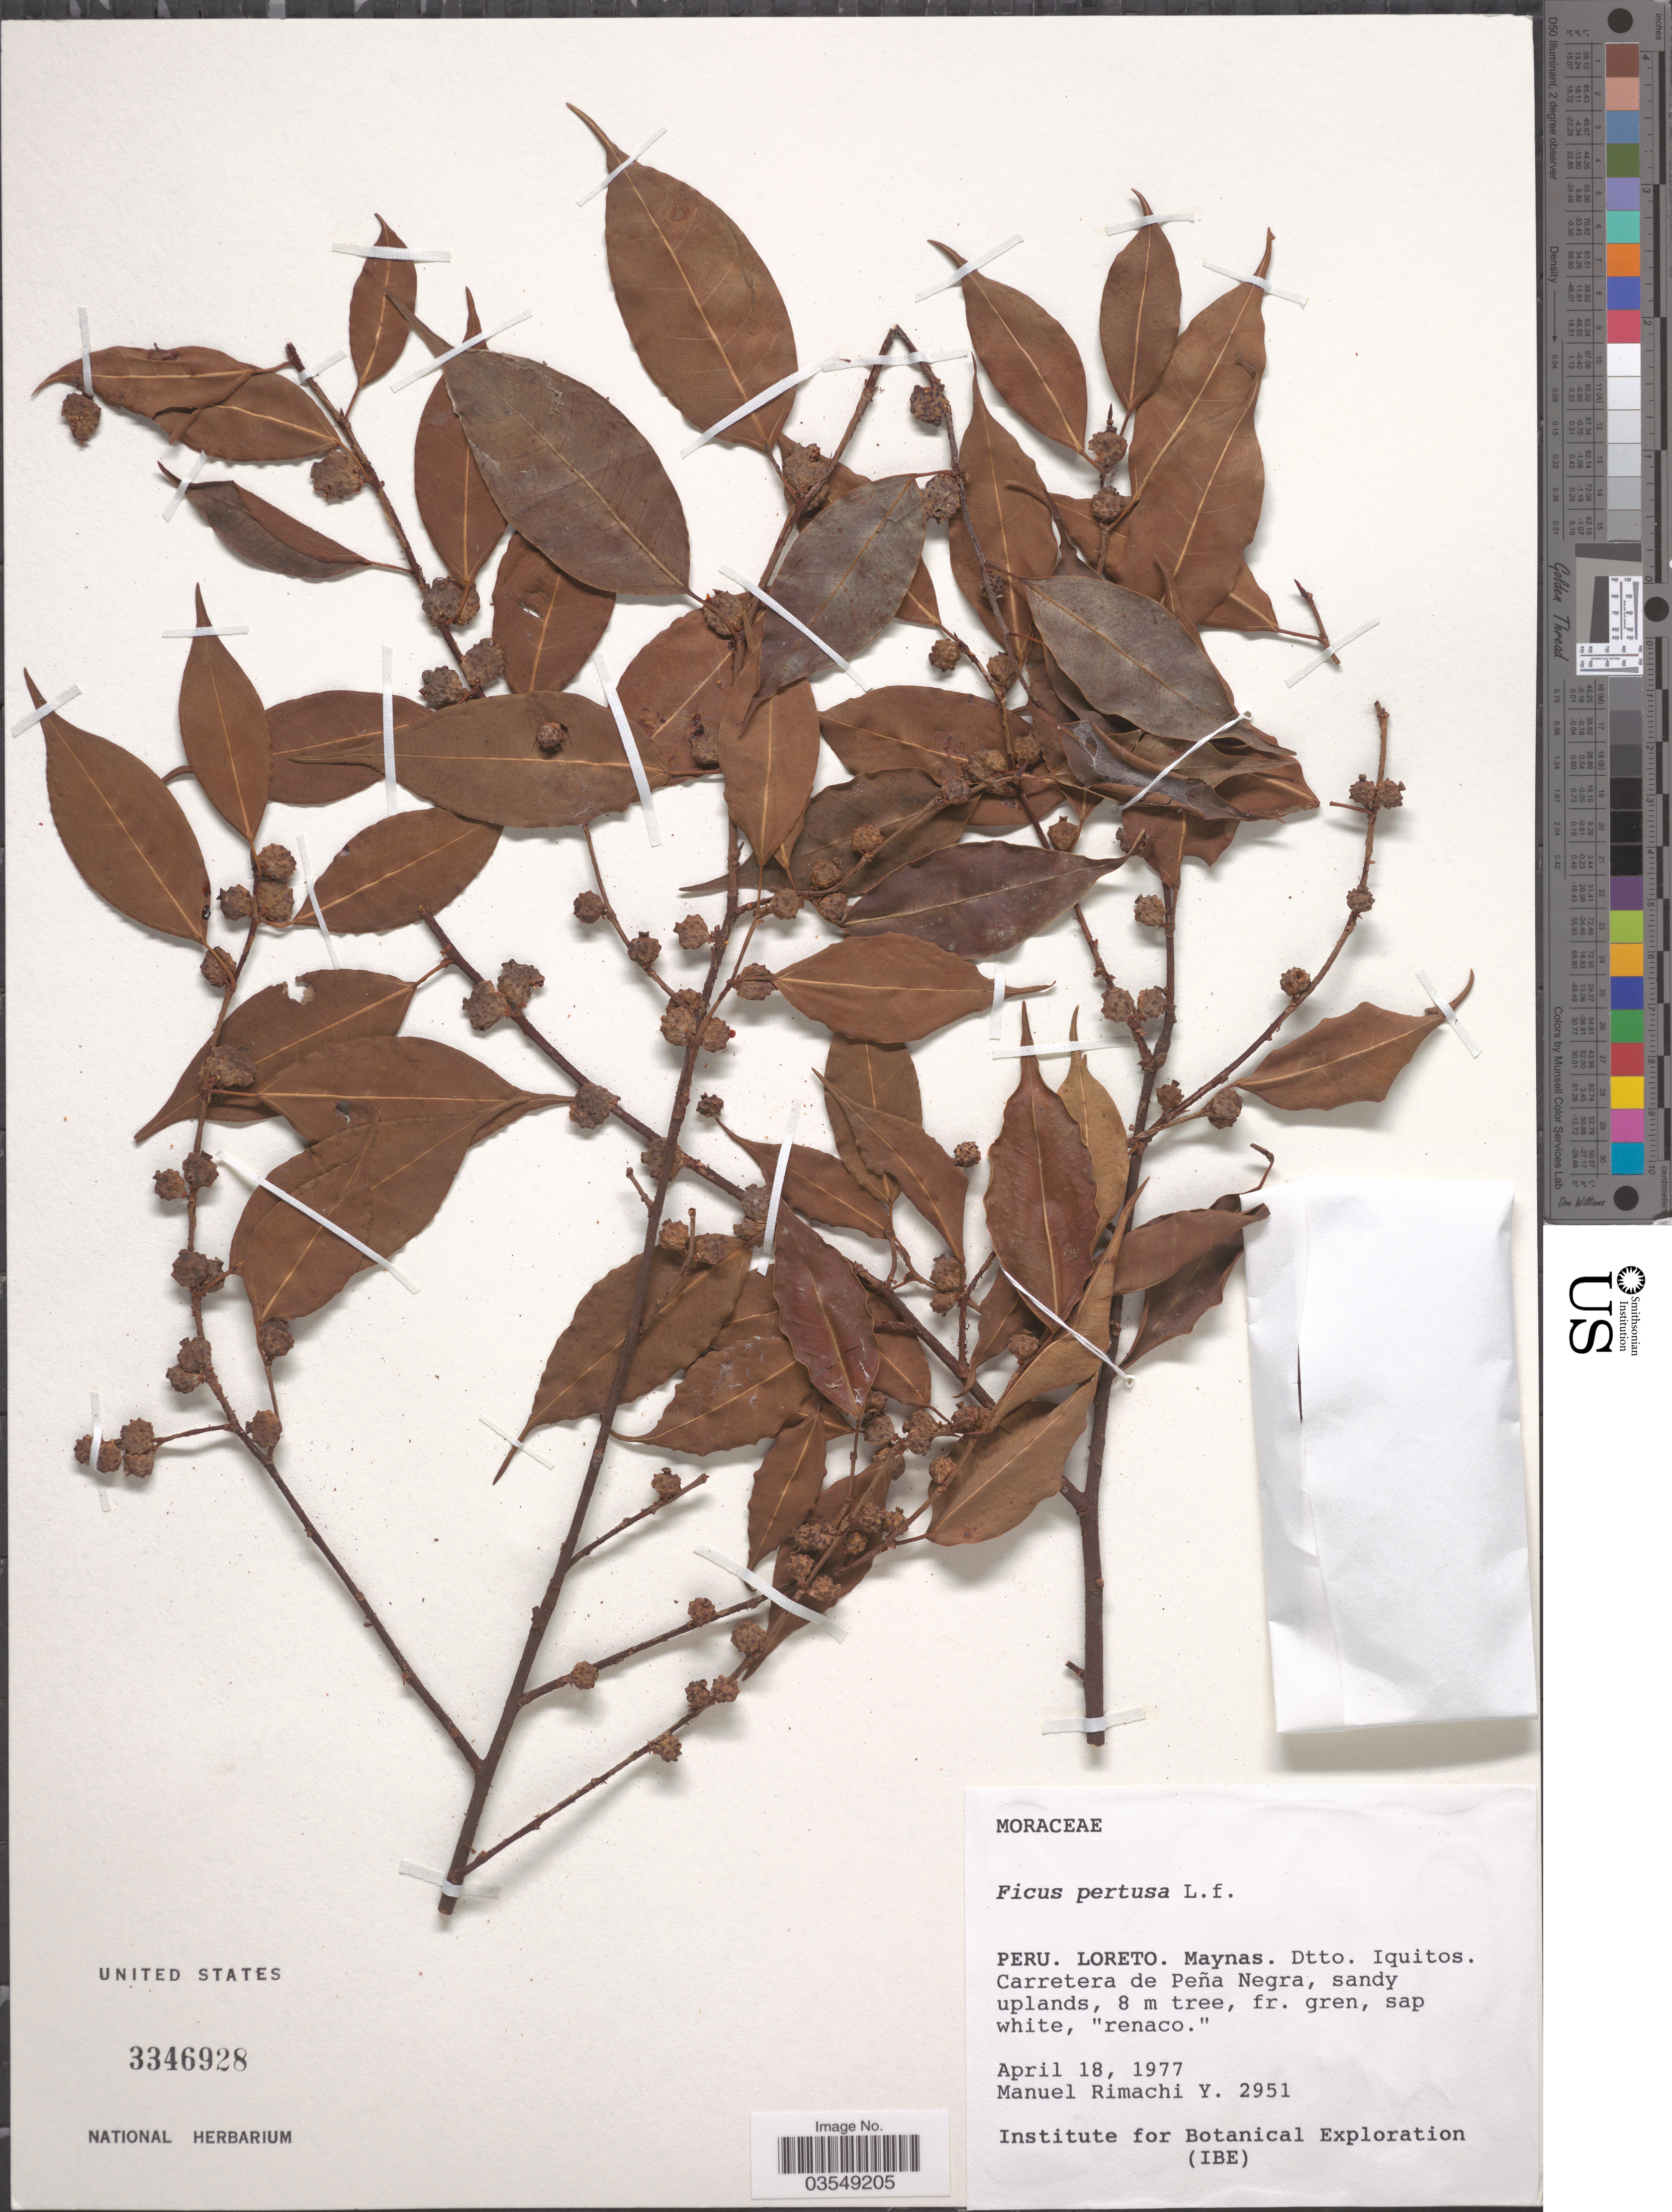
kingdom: Plantae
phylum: Tracheophyta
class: Magnoliopsida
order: Rosales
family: Moraceae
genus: Ficus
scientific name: Ficus nigrotuberculata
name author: Pelissari & Romaniuc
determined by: Mitidieri, Nicole, (WIS), University of Wisconsin - Madison (UNITED STATES)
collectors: M. Rimachi Y.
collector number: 2951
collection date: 1977-04-18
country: Peru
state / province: Loreto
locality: Maynas. Dtto. Iquitos. Carretera de Peña Negra.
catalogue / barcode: US 3346928